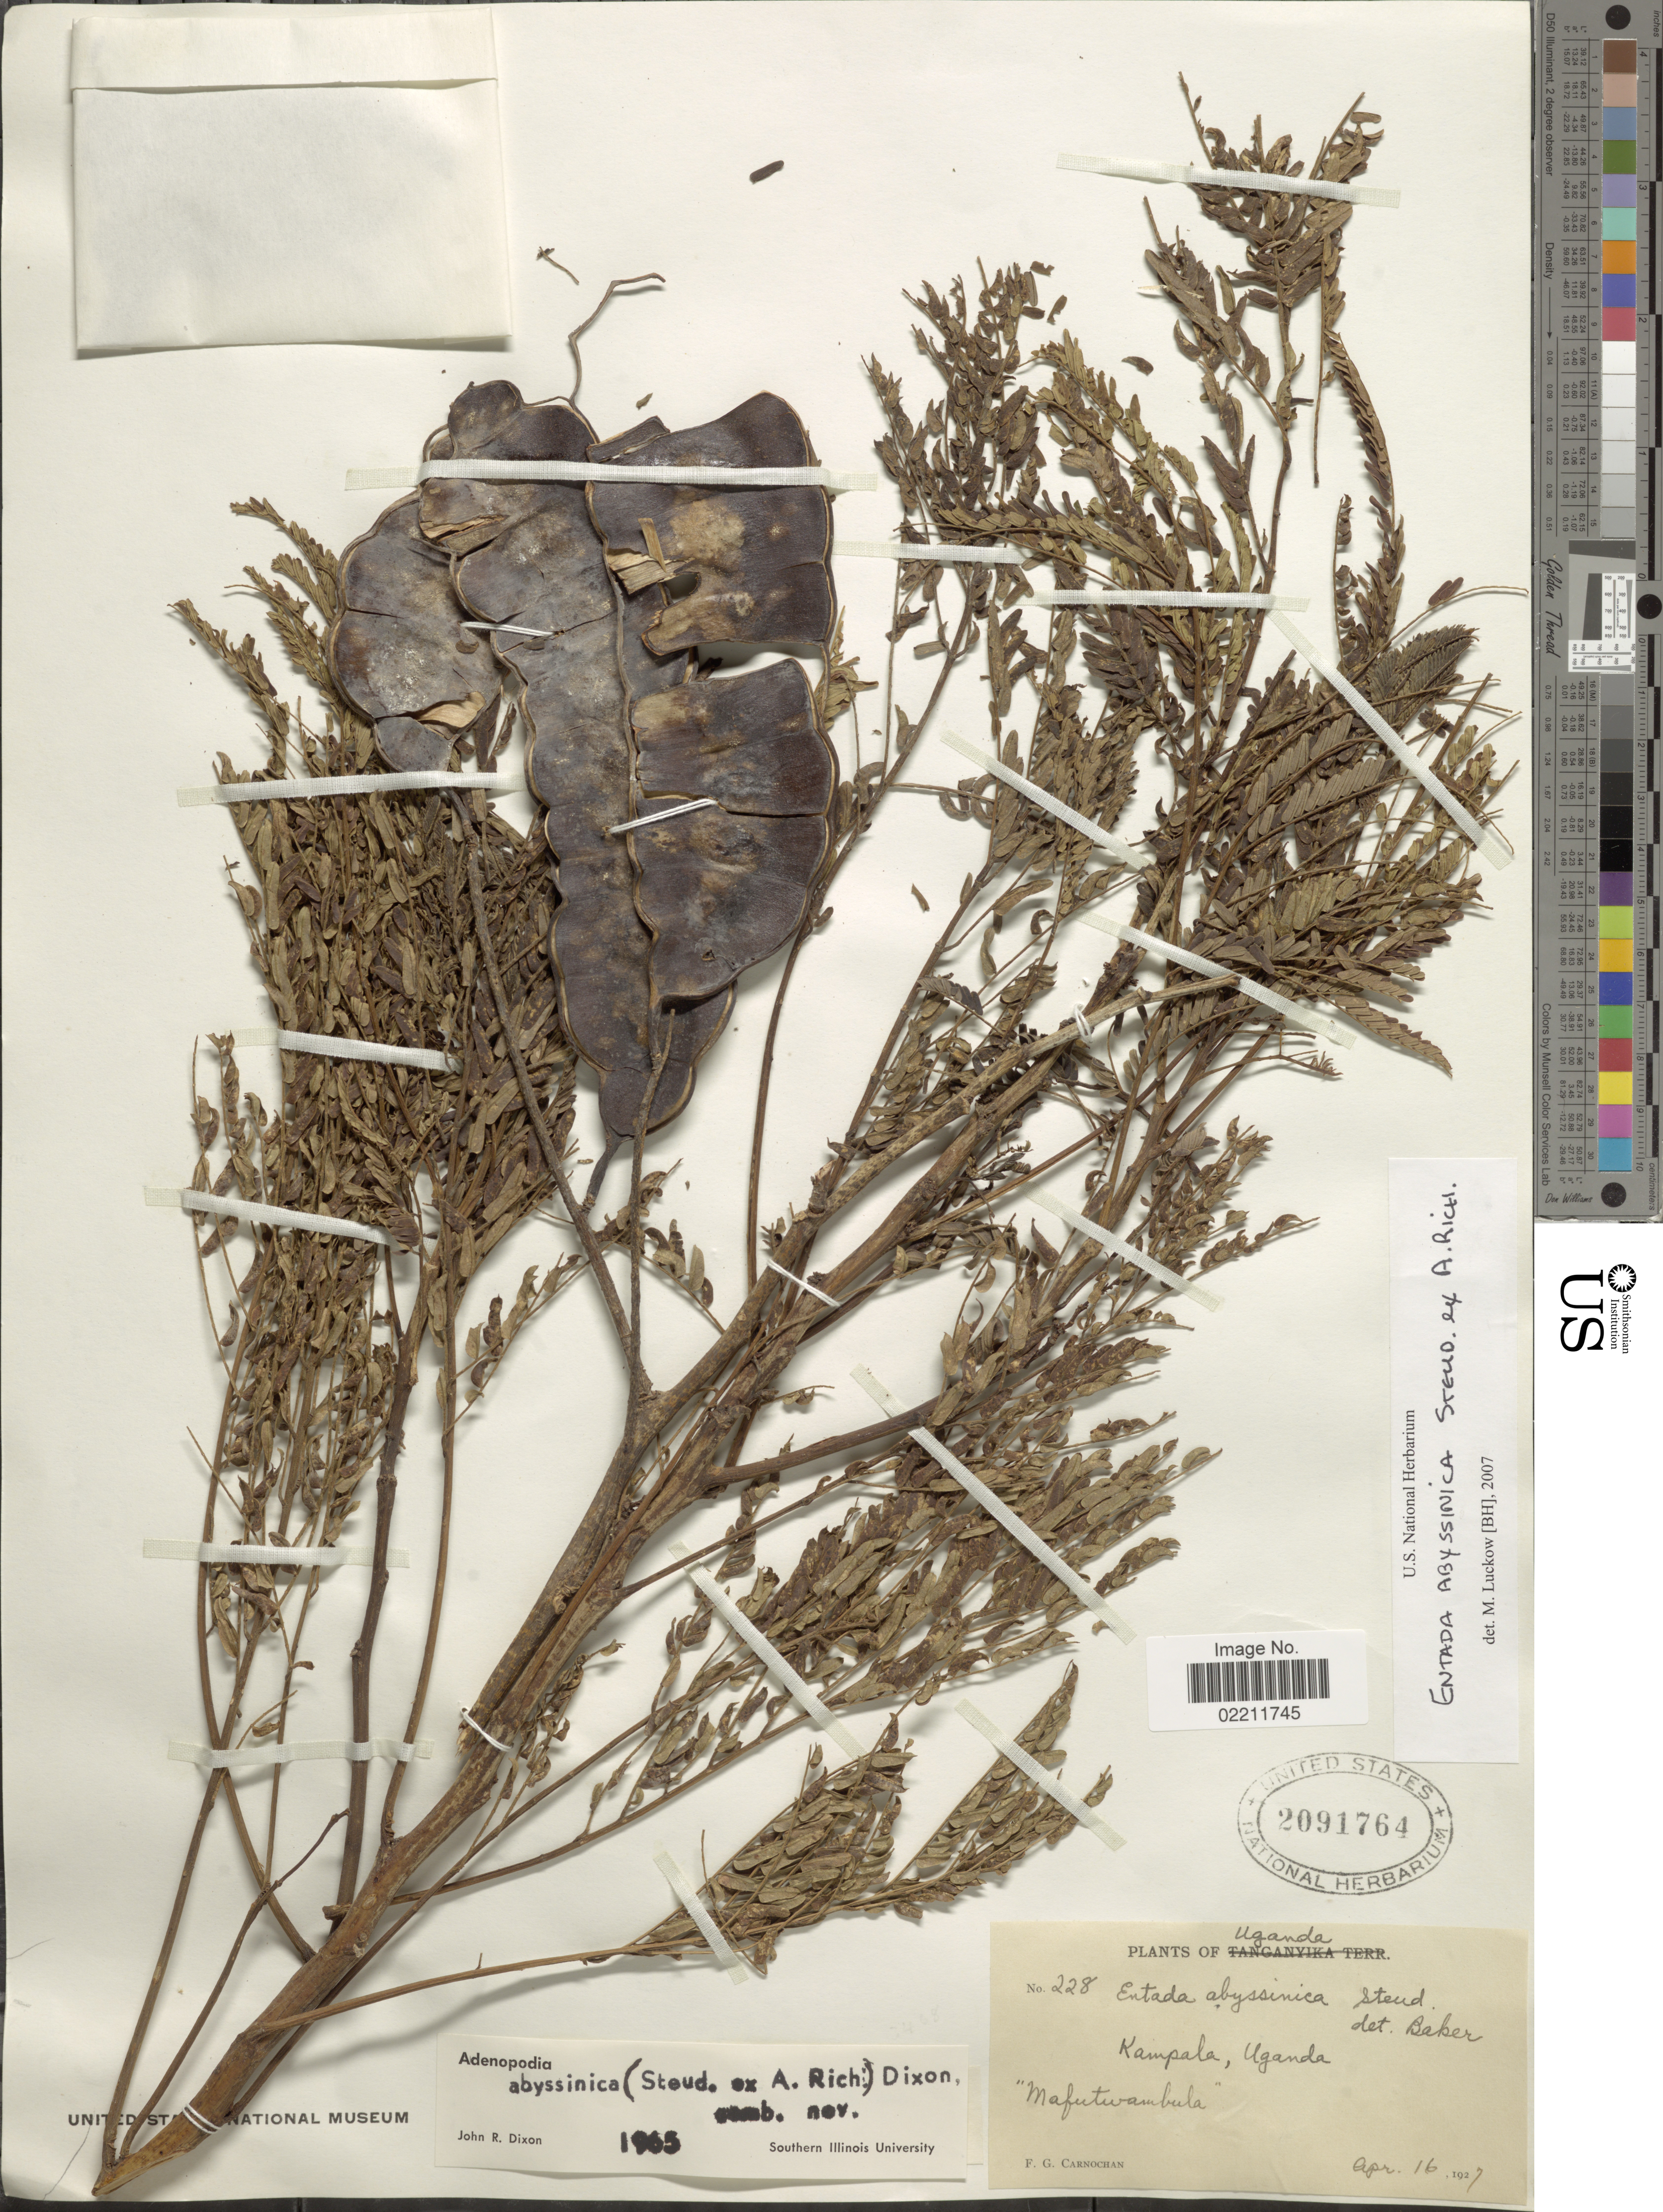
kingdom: Plantae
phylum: Tracheophyta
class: Magnoliopsida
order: Fabales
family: Fabaceae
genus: Entada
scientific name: Entada abyssinica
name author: Steud. ex A. Rich.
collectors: F. Carnochan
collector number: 228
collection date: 1927-04-16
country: Uganda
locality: Kampala, Uganda.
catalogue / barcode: US 2091764